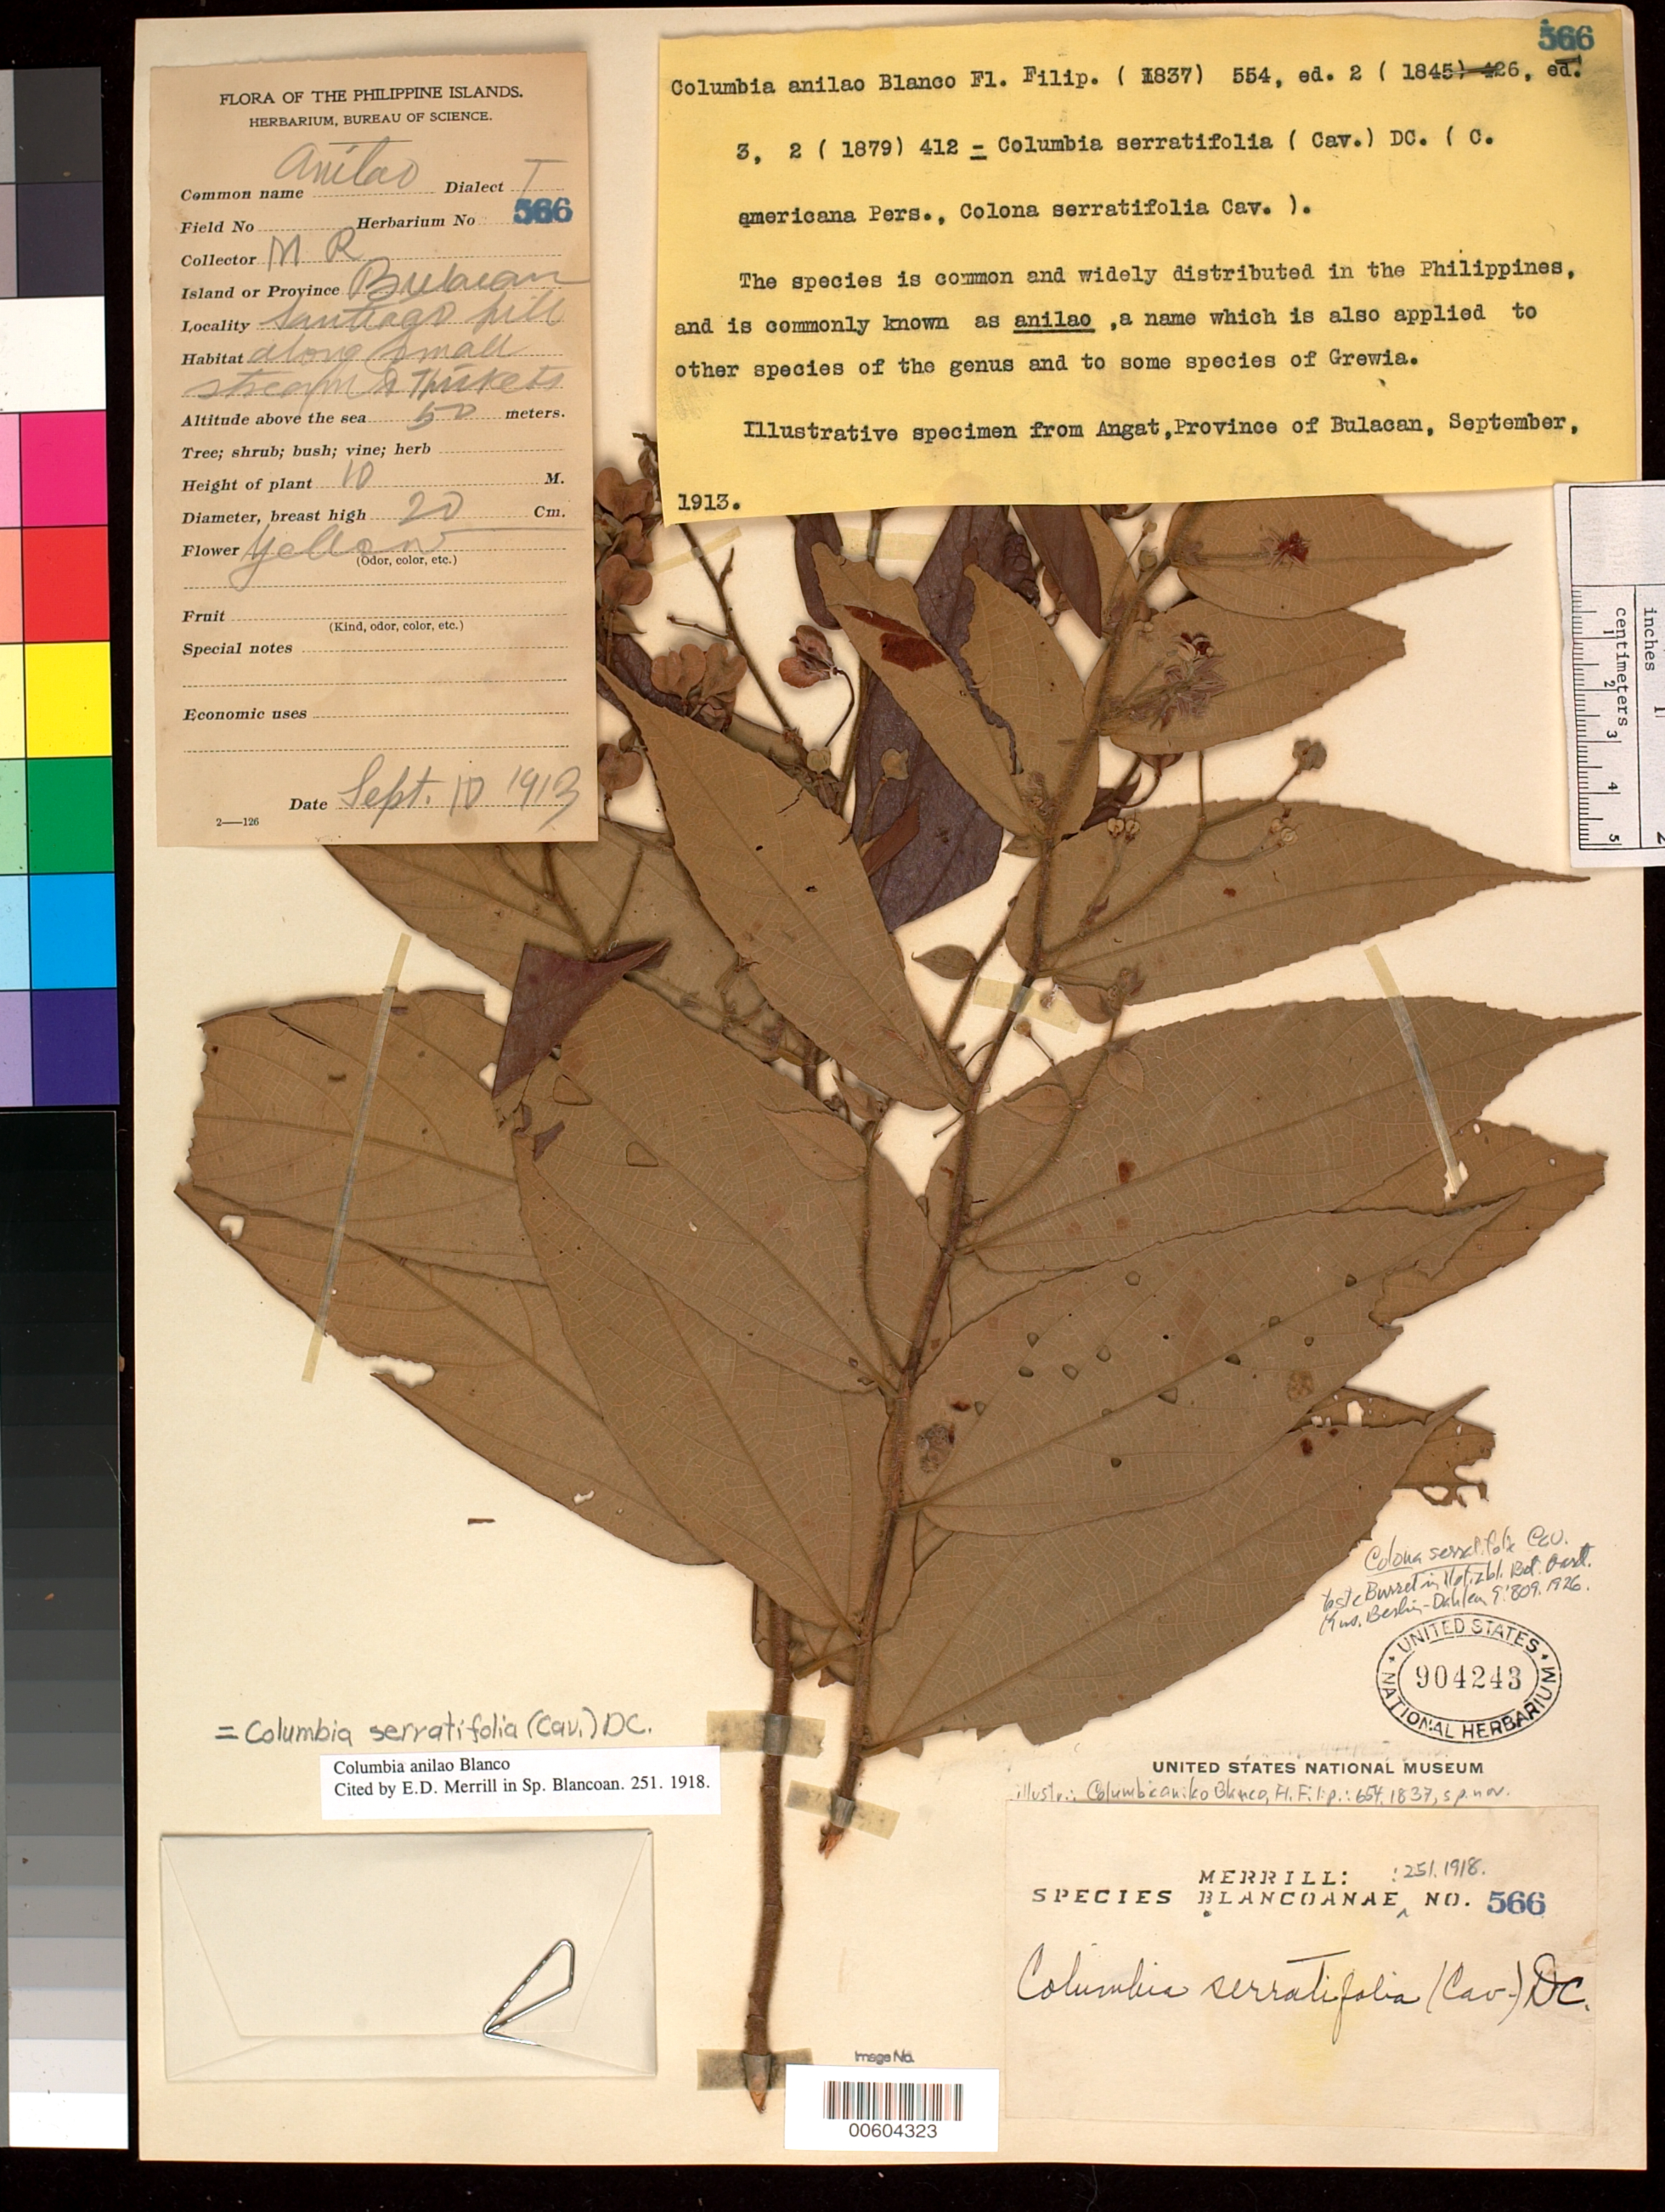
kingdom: Plantae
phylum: Tracheophyta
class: Magnoliopsida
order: Malvales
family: Malvaceae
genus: Columbia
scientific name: Columbia anilao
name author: Blanco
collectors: M. Ramos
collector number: Sp. Blancoan. 0566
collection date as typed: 10 Sep 1913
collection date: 1913-09-10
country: Philippines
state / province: Central Luzon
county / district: Bulacan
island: Luzon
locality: Angat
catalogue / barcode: US 904243